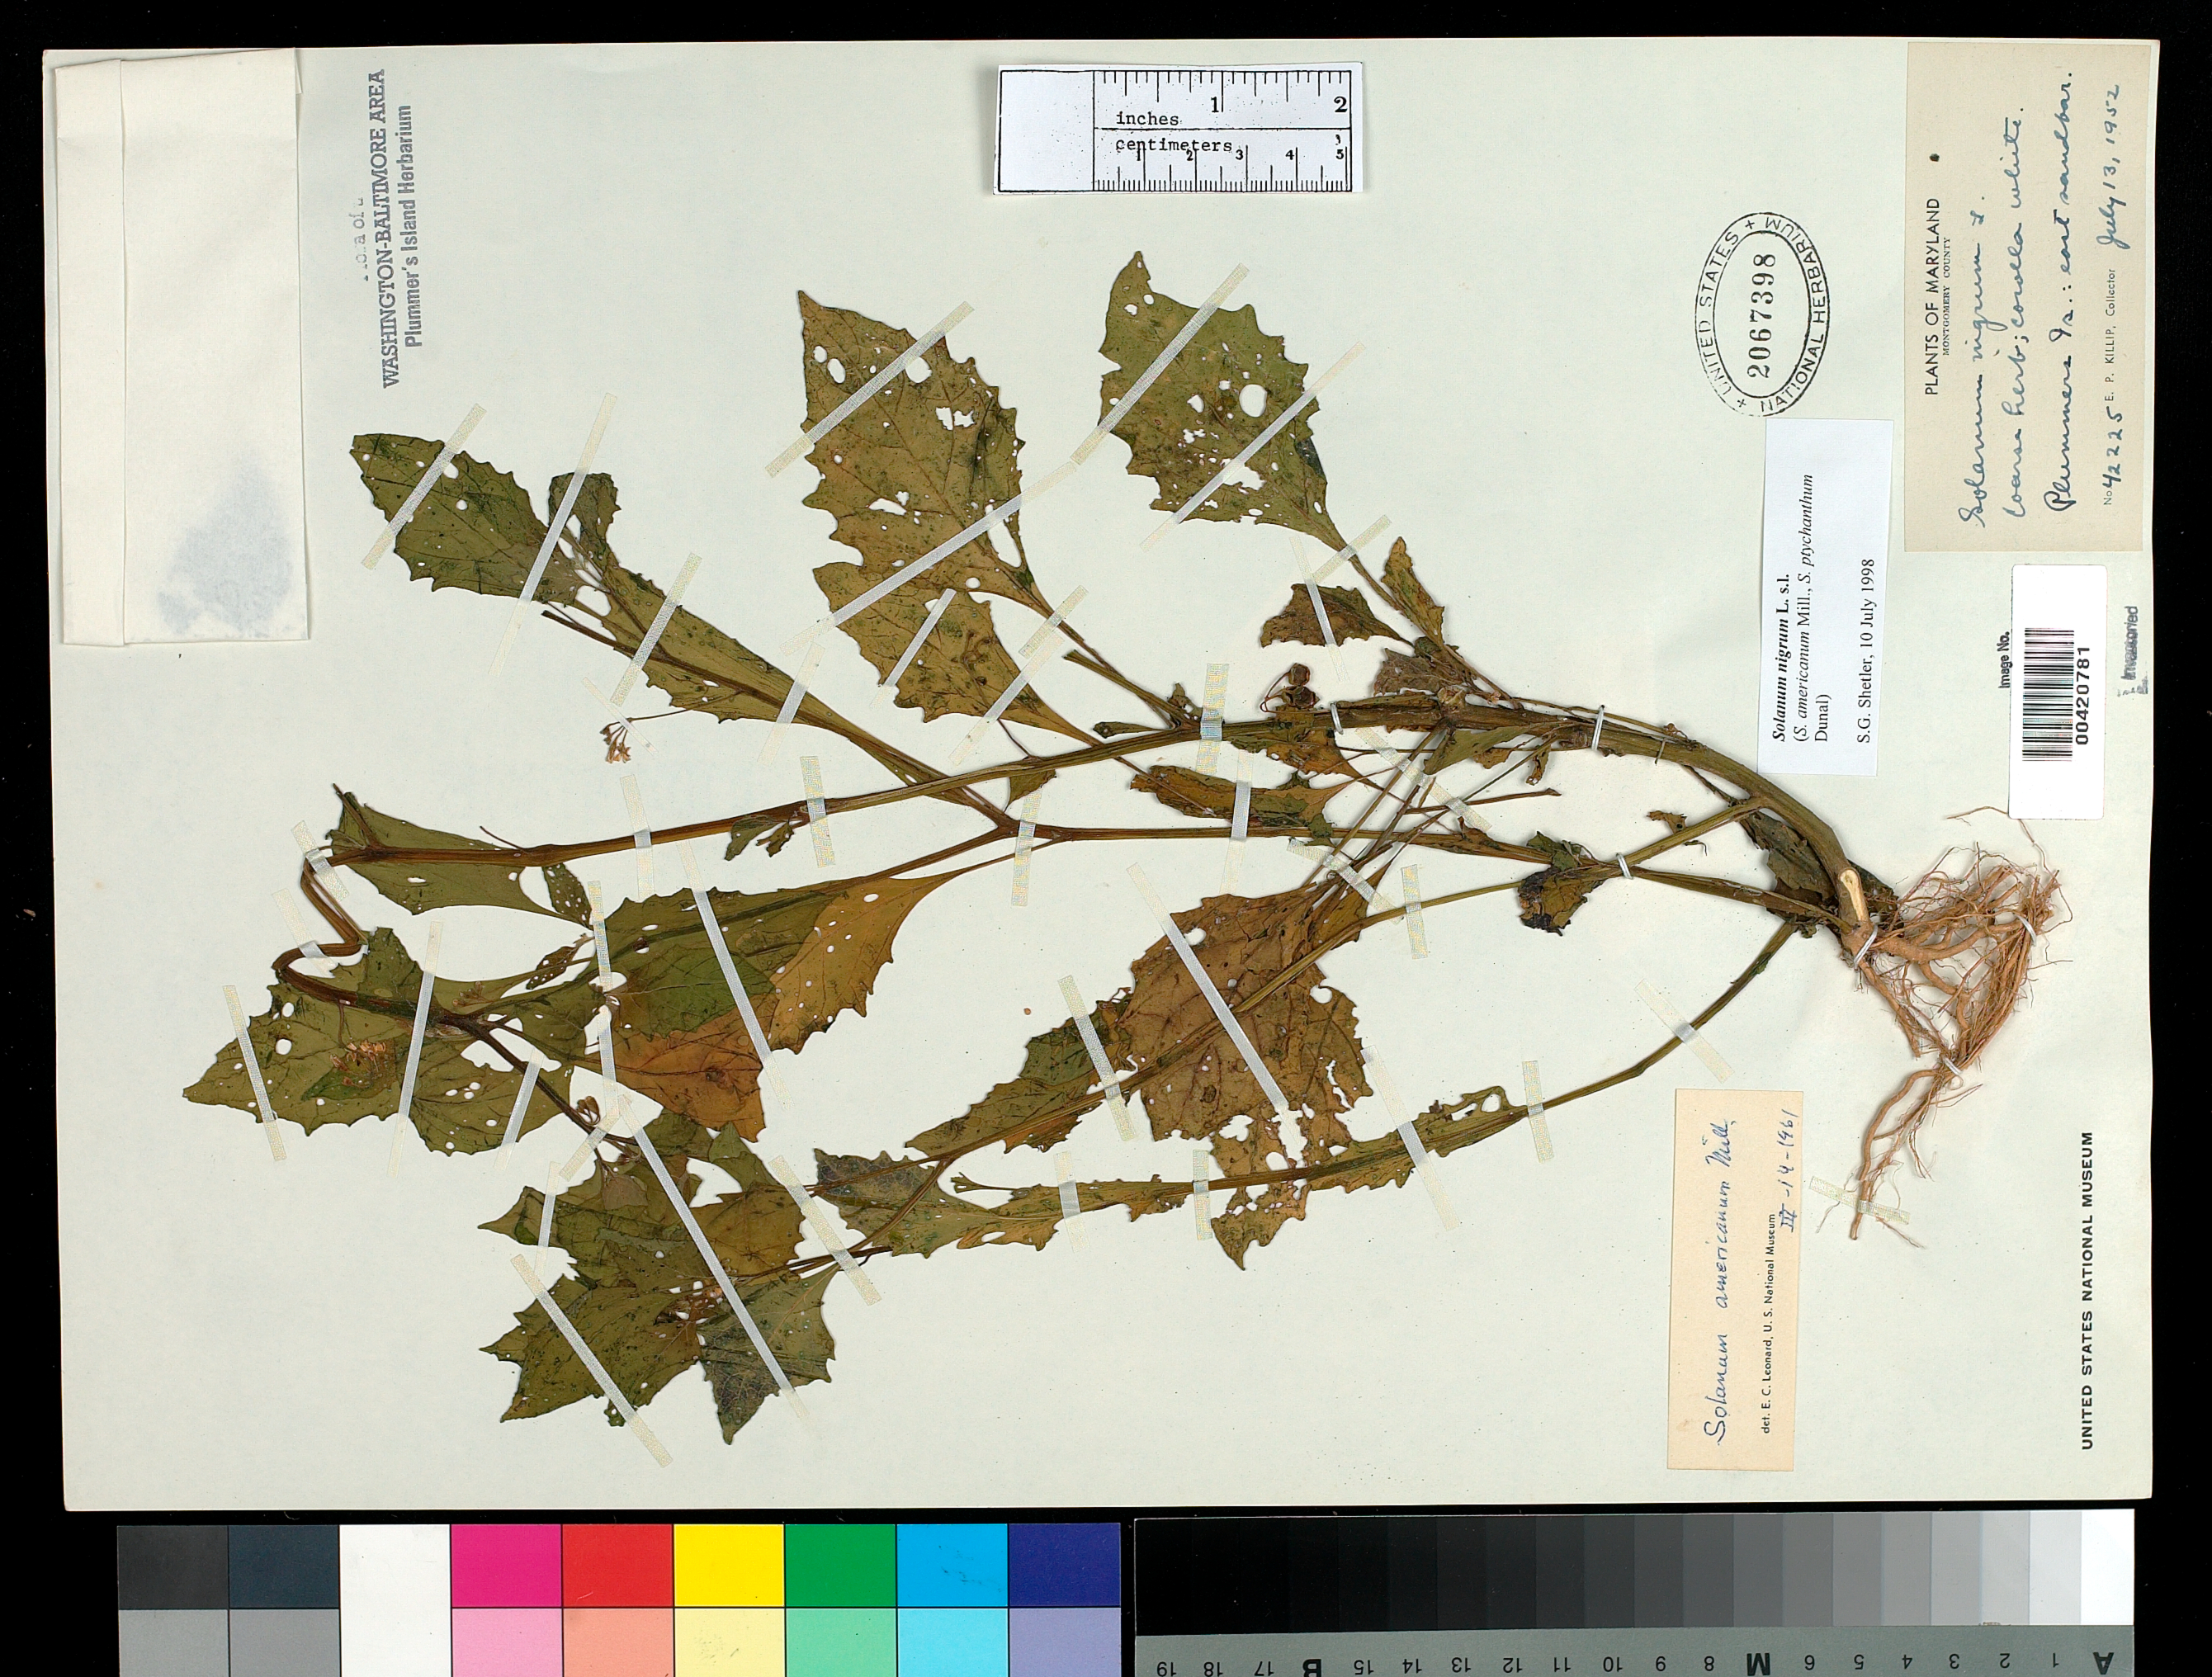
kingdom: Plantae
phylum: Tracheophyta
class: Magnoliopsida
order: Solanales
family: Solanaceae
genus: Solanum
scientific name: Solanum emulans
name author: Raf.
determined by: Knapp, S. D.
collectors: E. P. Killip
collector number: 42225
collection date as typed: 13 Jul 1952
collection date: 1952-07-13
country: United States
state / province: Maryland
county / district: Montgomery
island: Plummers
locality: Plummer's Island; east sandbar Plummers Island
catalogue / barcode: US 2067398